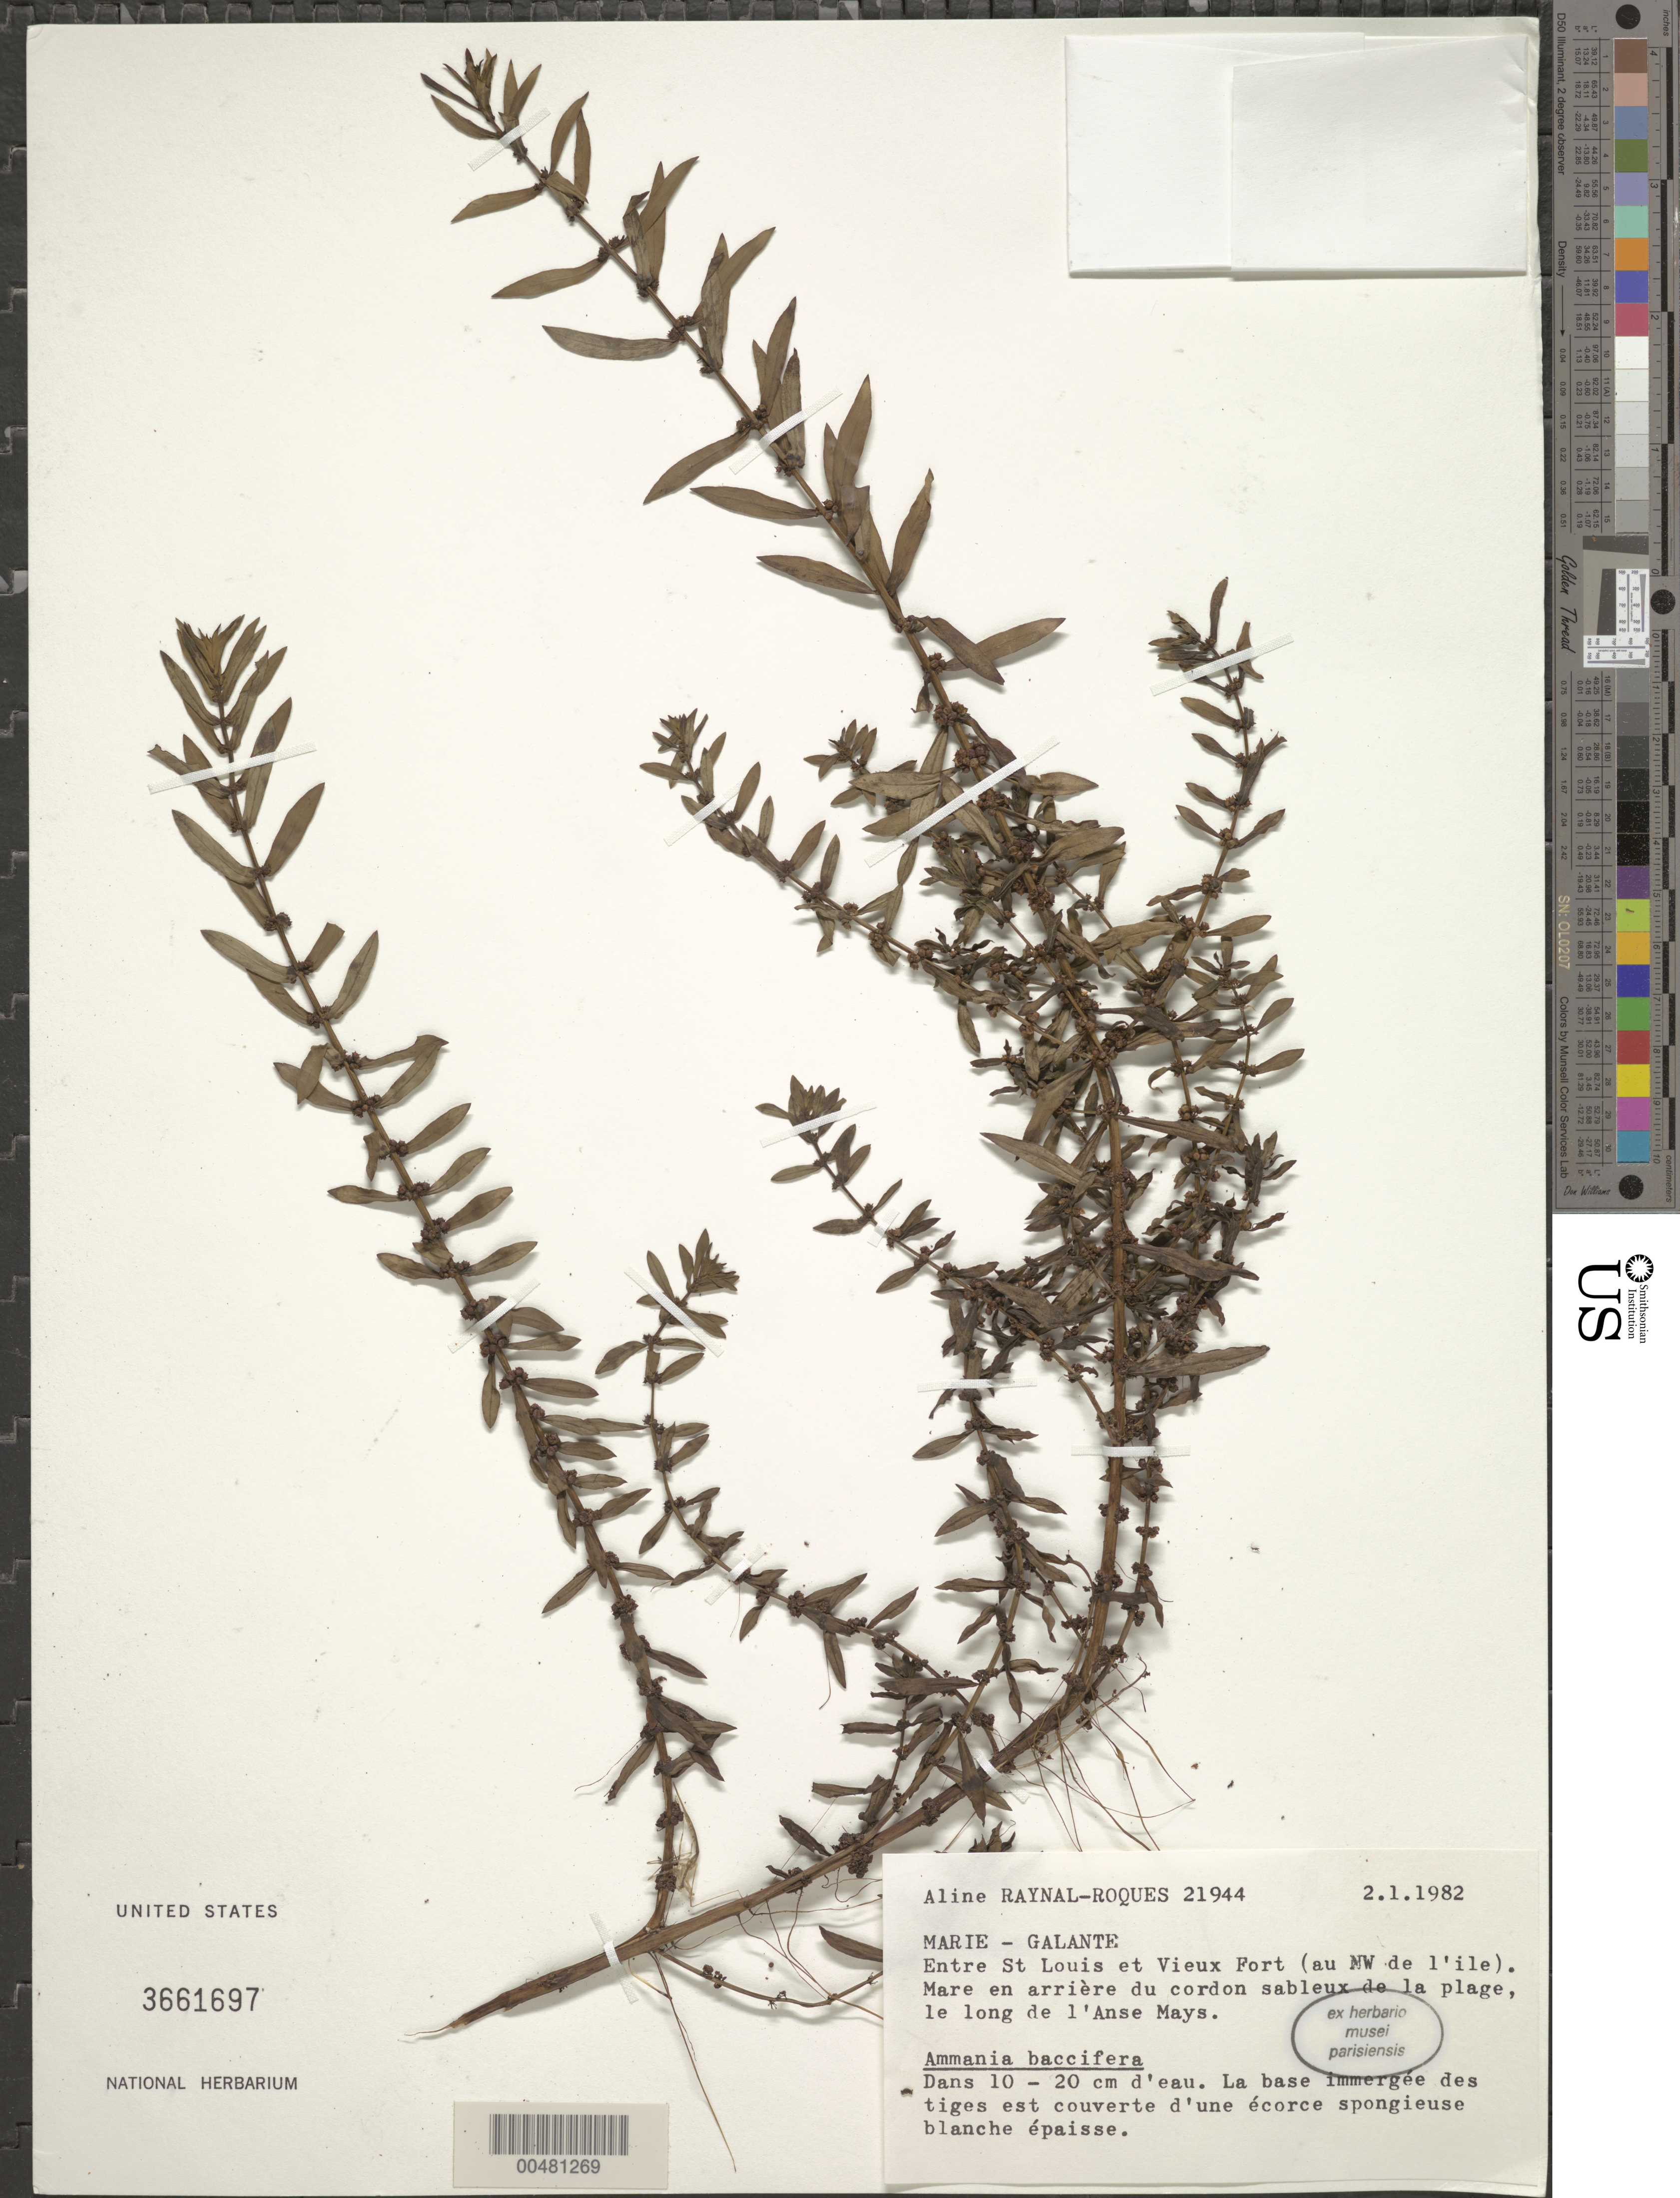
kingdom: Plantae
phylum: Tracheophyta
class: Magnoliopsida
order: Myrtales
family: Lythraceae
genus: Ammannia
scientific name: Ammannia baccifera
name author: L.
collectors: A. M. Raynal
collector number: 21944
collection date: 1982-01-02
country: Guadeloupe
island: Marie Galante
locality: Entre St Louis et Vieux-Fort (au NW de l'ile), le long de l'Anse Mays.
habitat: Mare en arrière du cordon sableux dela plage.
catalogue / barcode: US 3661697